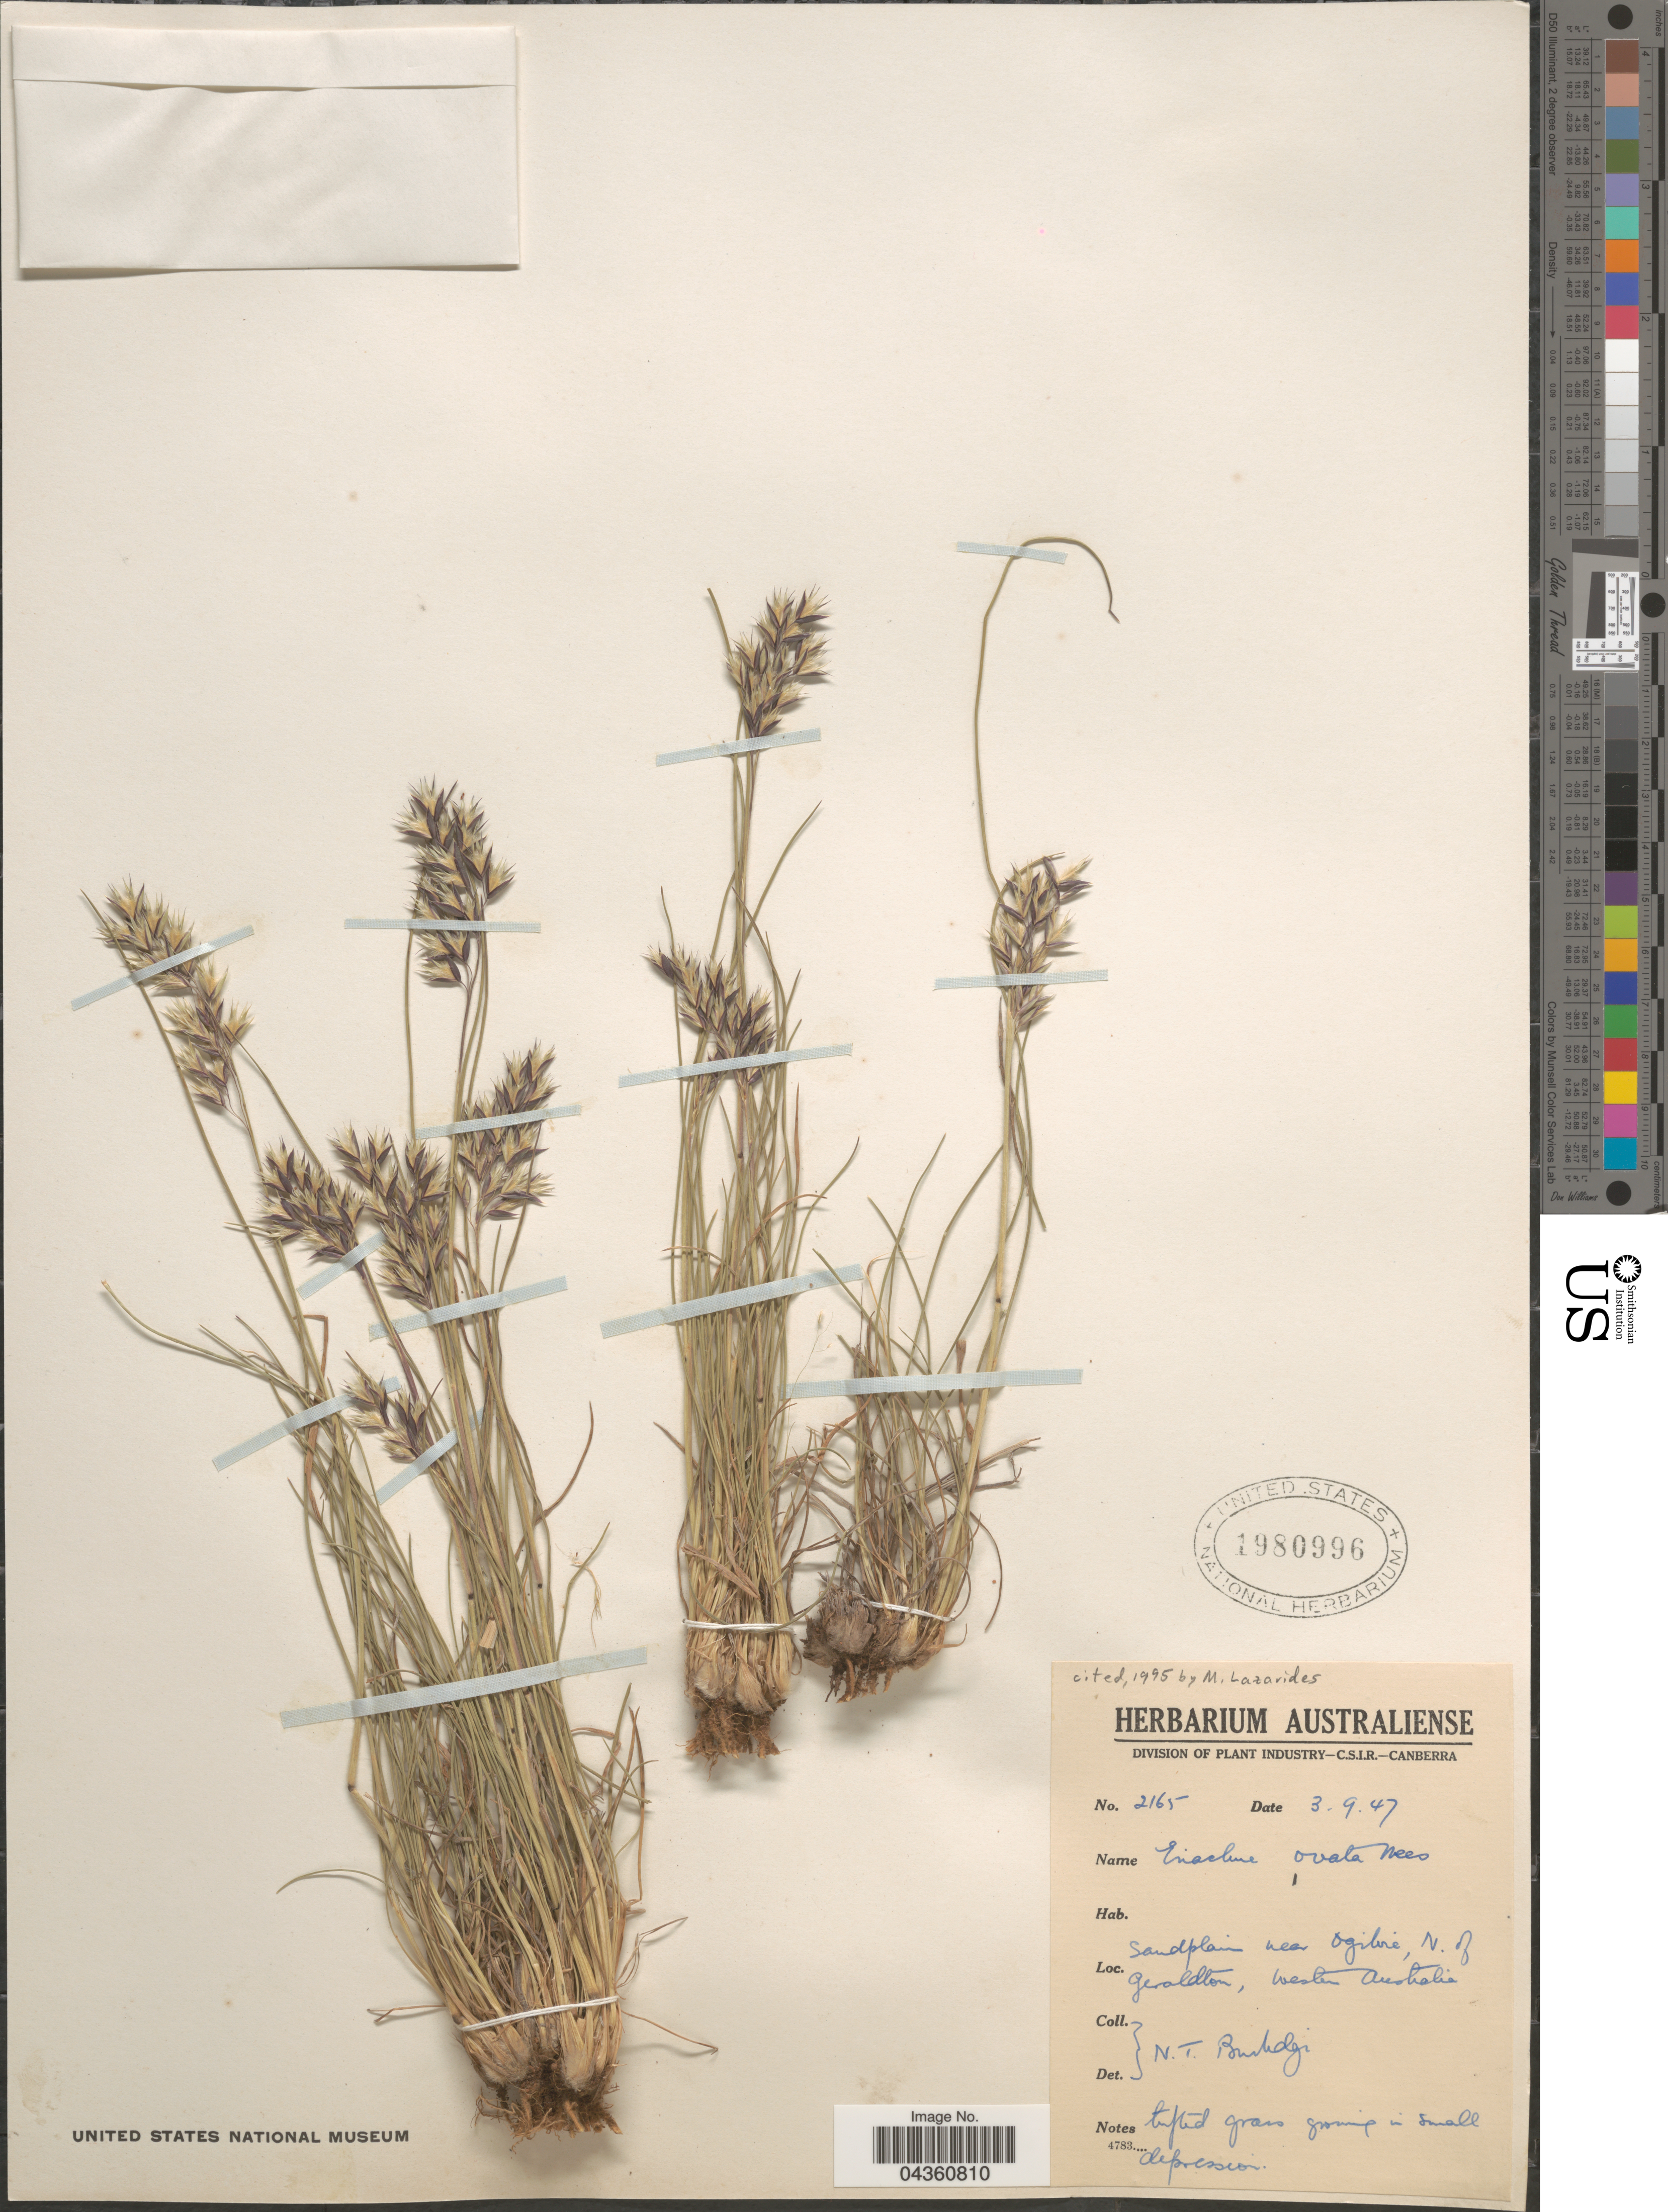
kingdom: Plantae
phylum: Tracheophyta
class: Liliopsida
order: Poales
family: Poaceae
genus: Eriachne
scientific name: Eriachne ovata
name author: Nees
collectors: N. T. Burbidge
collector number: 2165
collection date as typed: Transcribed d/m/y: 3/9/47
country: Australia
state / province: Western Australia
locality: Sandplain near Ogilvie, N. of Geraldton.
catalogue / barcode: US 1980996